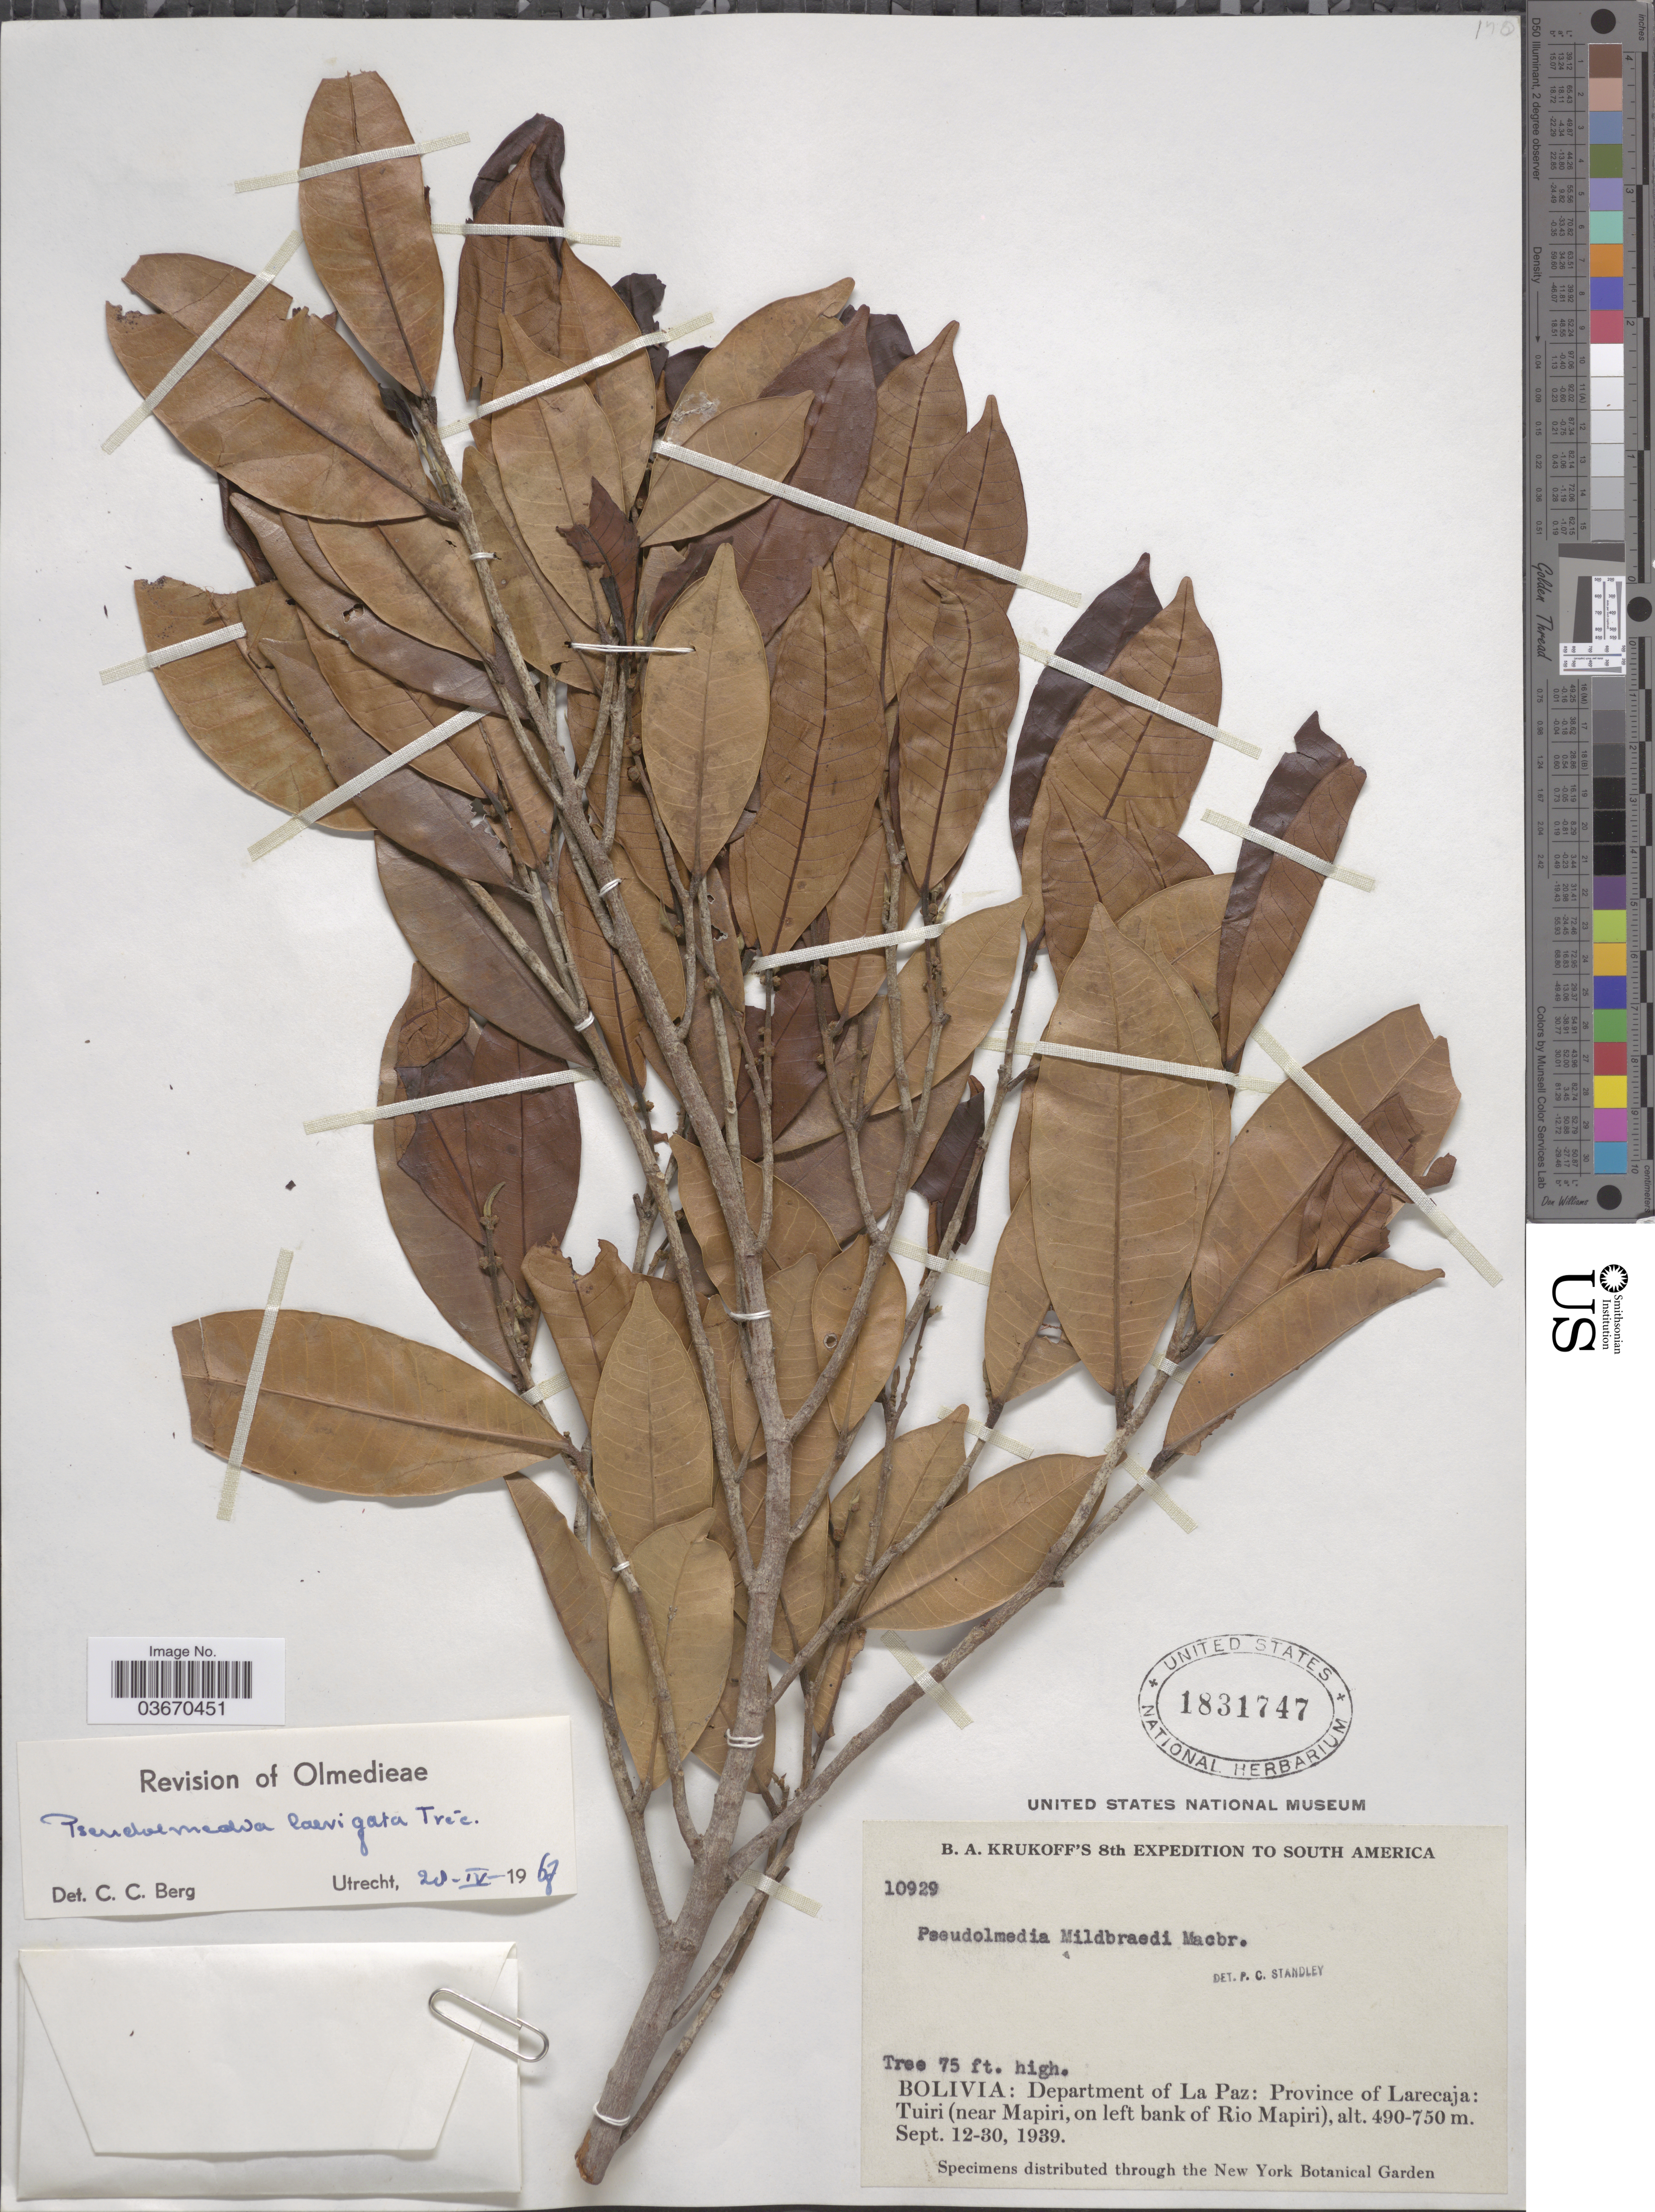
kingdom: Plantae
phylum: Tracheophyta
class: Magnoliopsida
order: Rosales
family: Moraceae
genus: Pseudolmedia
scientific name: Pseudolmedia laevigata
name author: Trécul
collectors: B. A. Krukoff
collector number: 10929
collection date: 1939-09-12/1939-09-30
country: Bolivia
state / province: La Paz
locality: Department of La Paz: Province of Larecaja: Tuiri (near Mapiri, on left bank of Rio Mapiri).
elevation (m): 490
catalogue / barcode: US 1831747